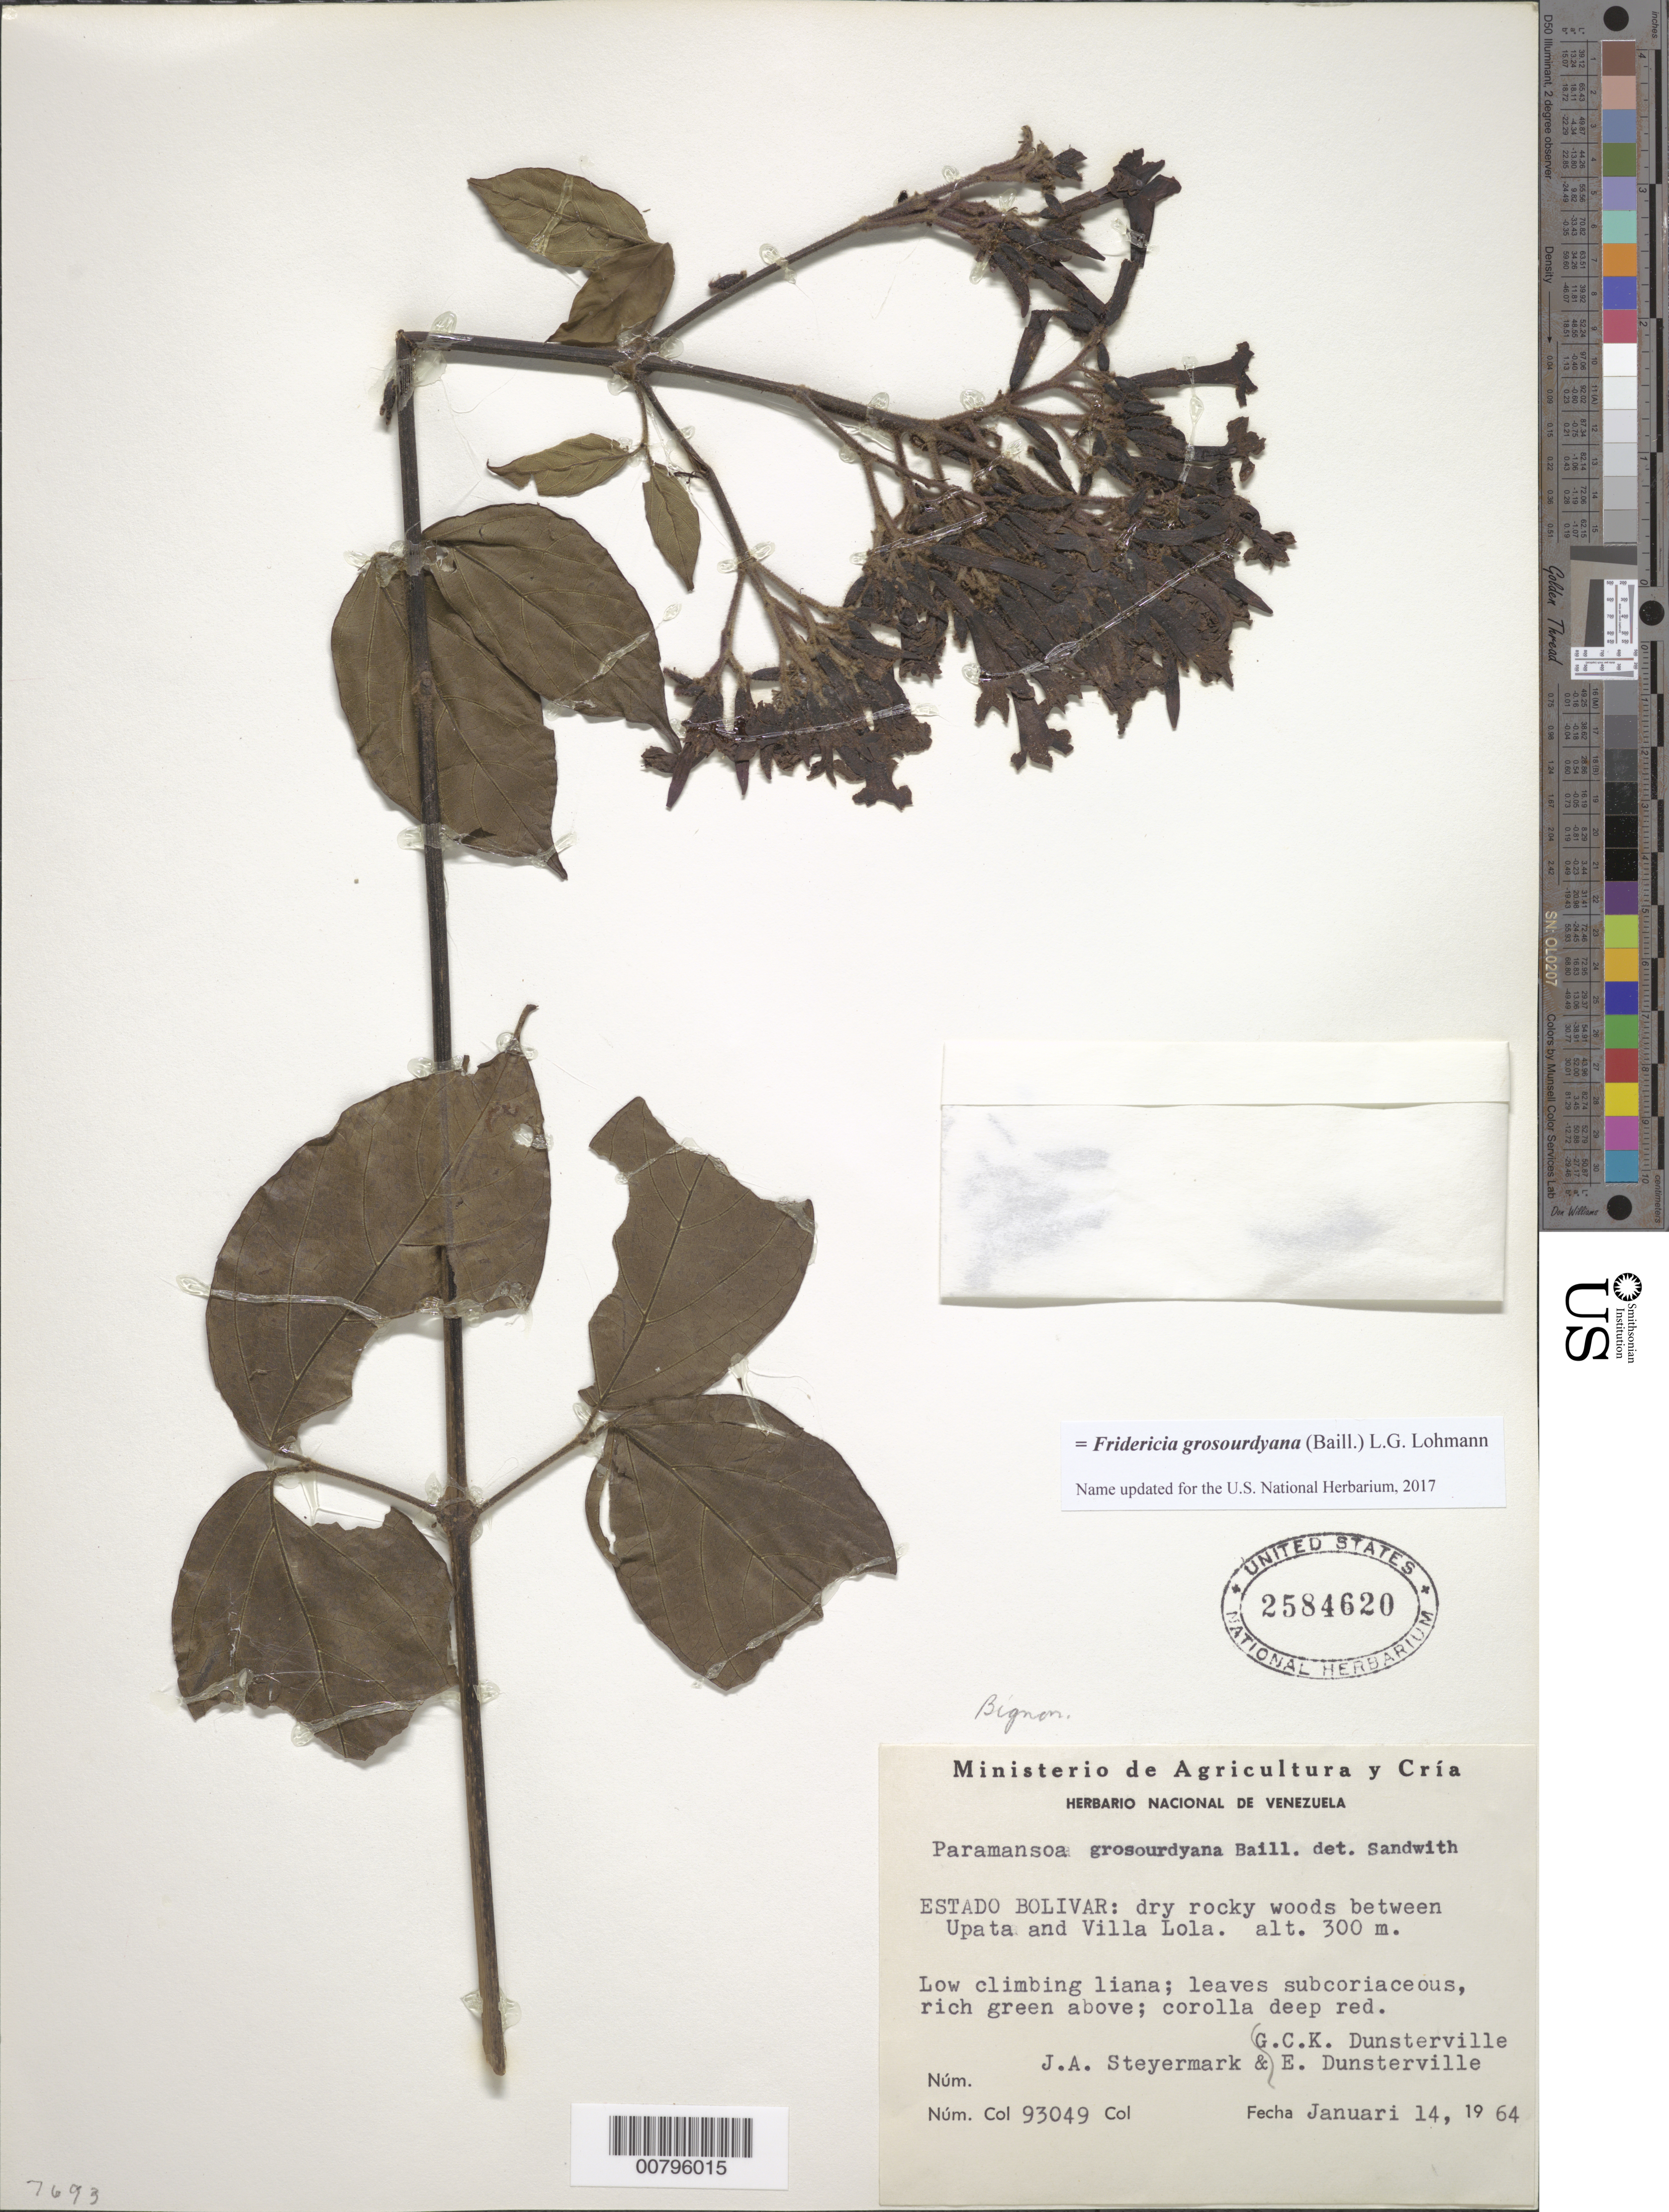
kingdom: Plantae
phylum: Tracheophyta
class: Magnoliopsida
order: Lamiales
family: Bignoniaceae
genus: Fridericia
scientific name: Fridericia grosourdyana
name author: (Baill.) L.G. Lohmann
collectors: J. Steyermark, G. C. K. Dunsterville & E. Dunsterville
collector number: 93049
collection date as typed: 14-Jan-64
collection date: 1964-01-14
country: Venezuela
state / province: Bolívar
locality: Upata to Villa Lola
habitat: Dry rocky woods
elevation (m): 300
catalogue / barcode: US 2584620